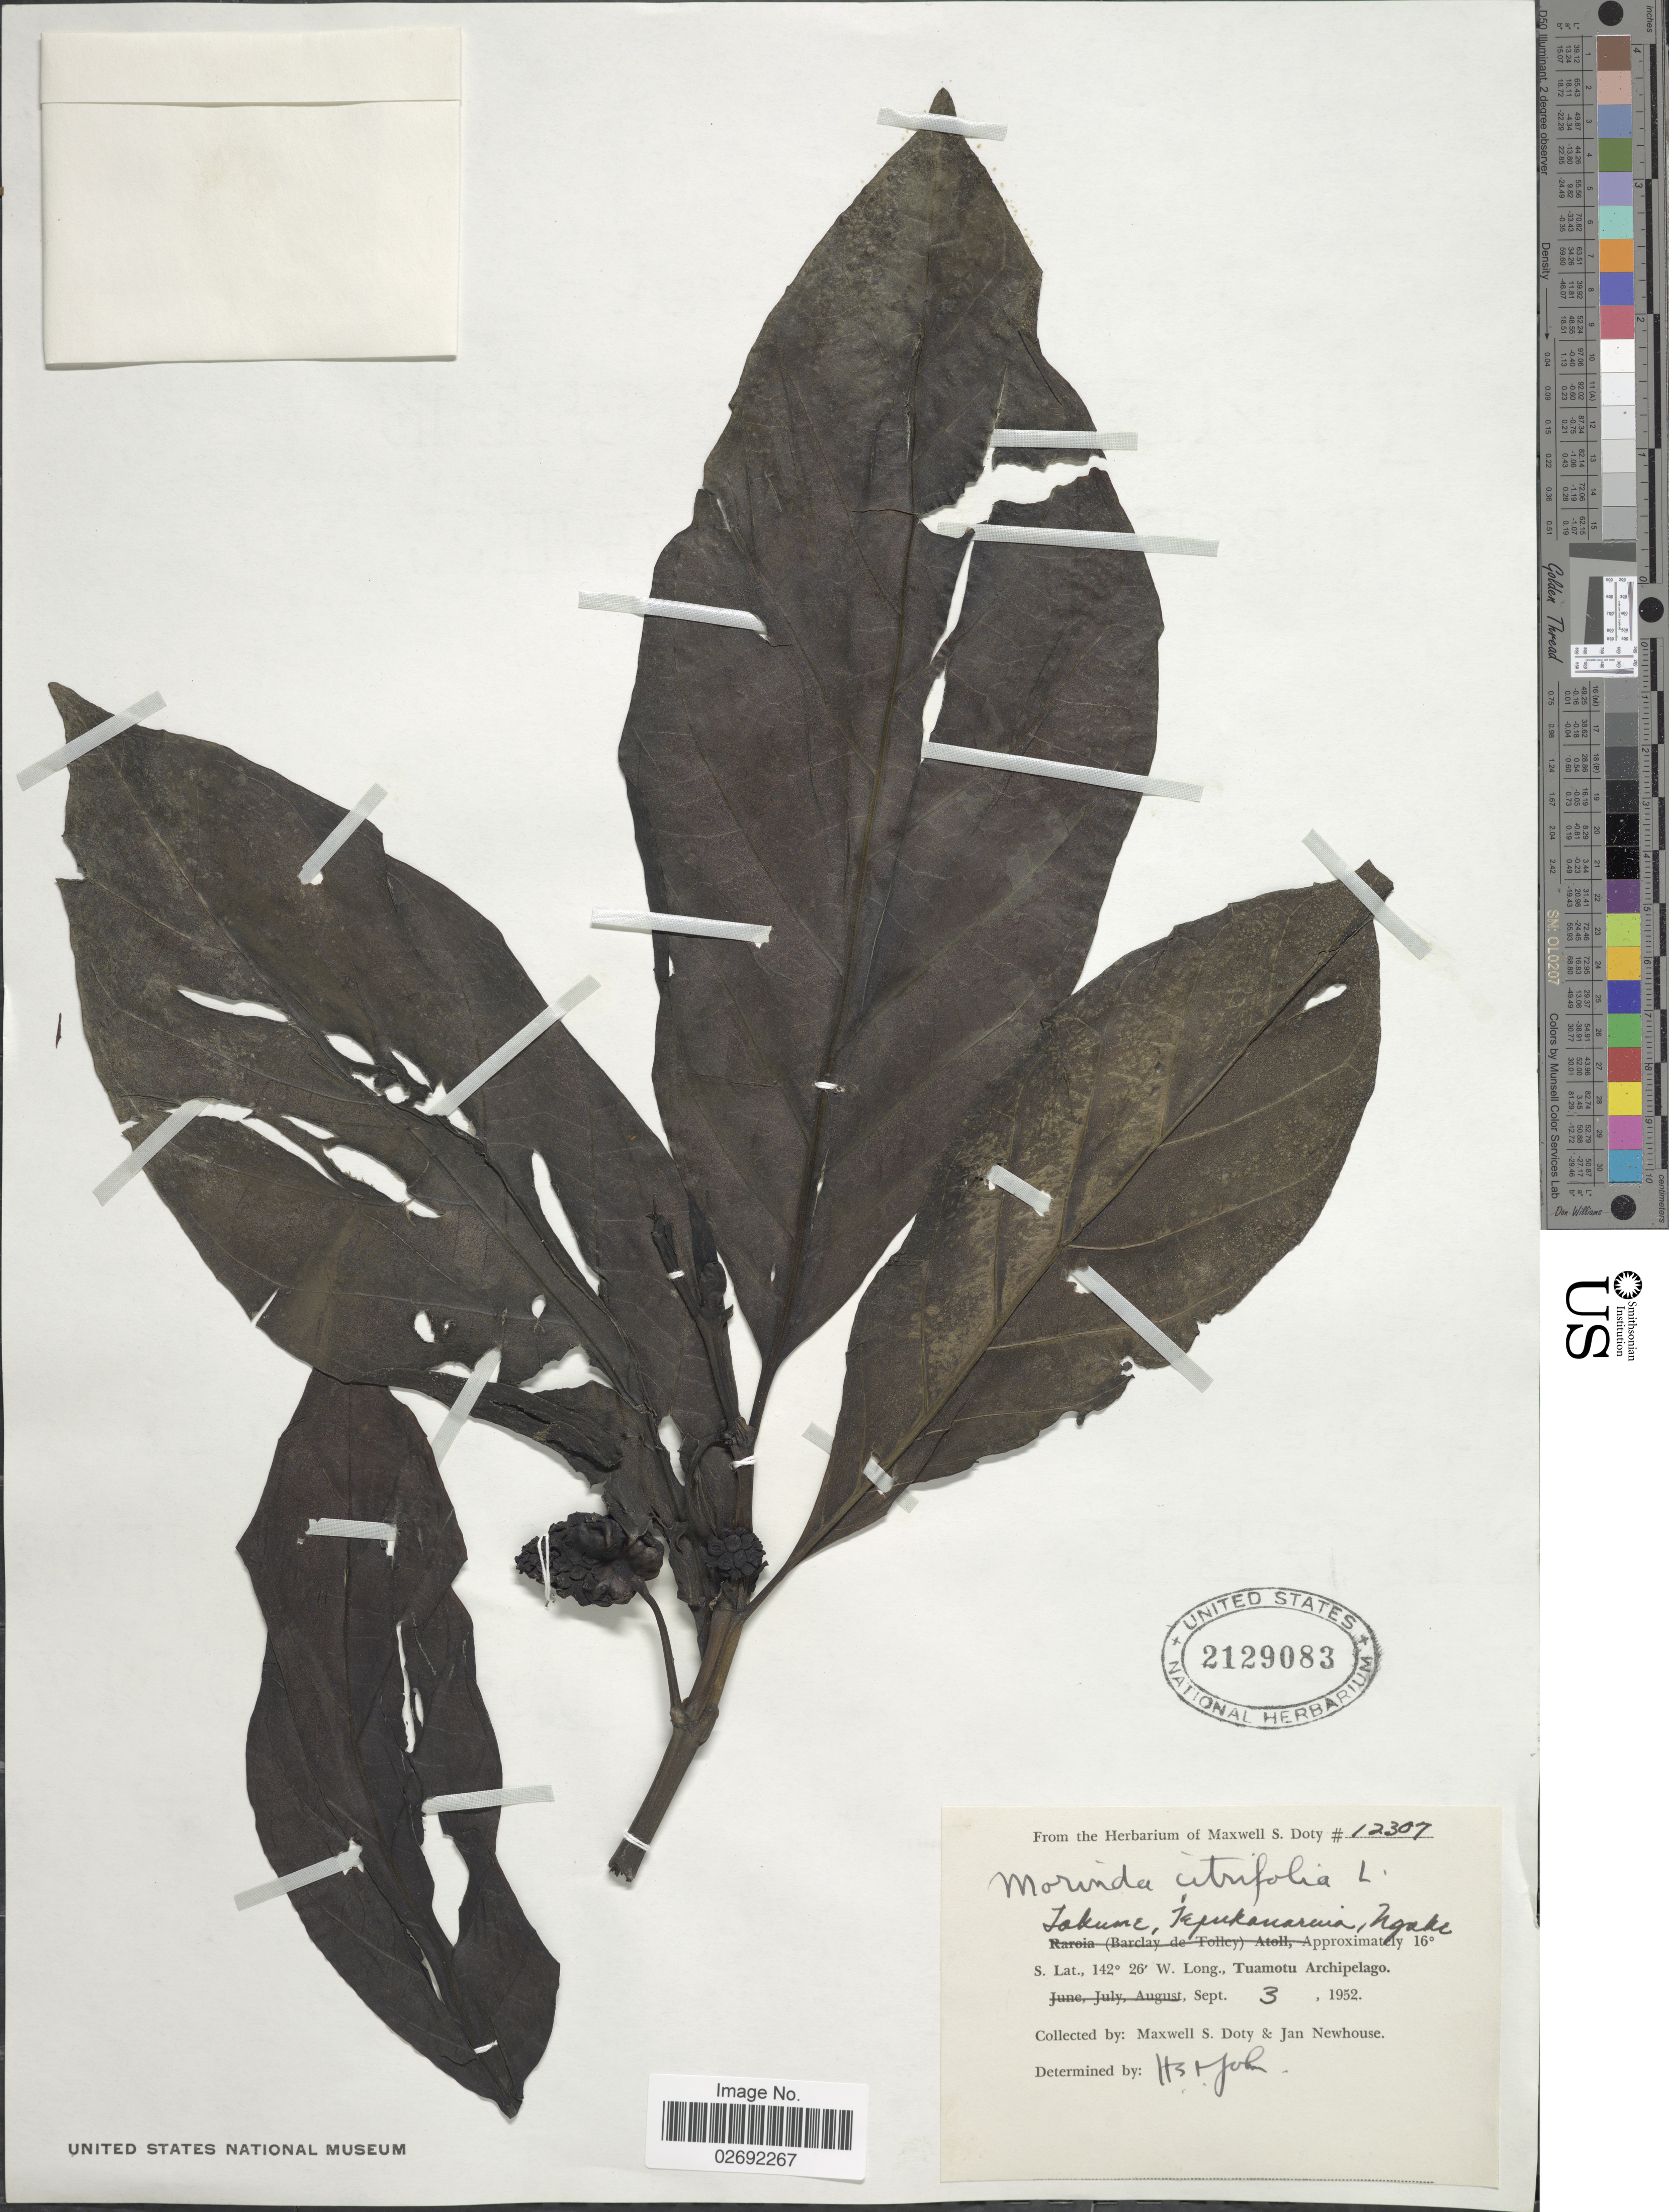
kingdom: Plantae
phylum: Tracheophyta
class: Magnoliopsida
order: Gentianales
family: Rubiaceae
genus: Morinda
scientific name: Morinda citrifolia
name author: L.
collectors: M. S. Doty & J. Newhouse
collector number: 12307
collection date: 1952-09-03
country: French Polynesia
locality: Takume, Tepukauruia, Ngake [interpreted] Tuamotu Archipelago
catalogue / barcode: US 2129083